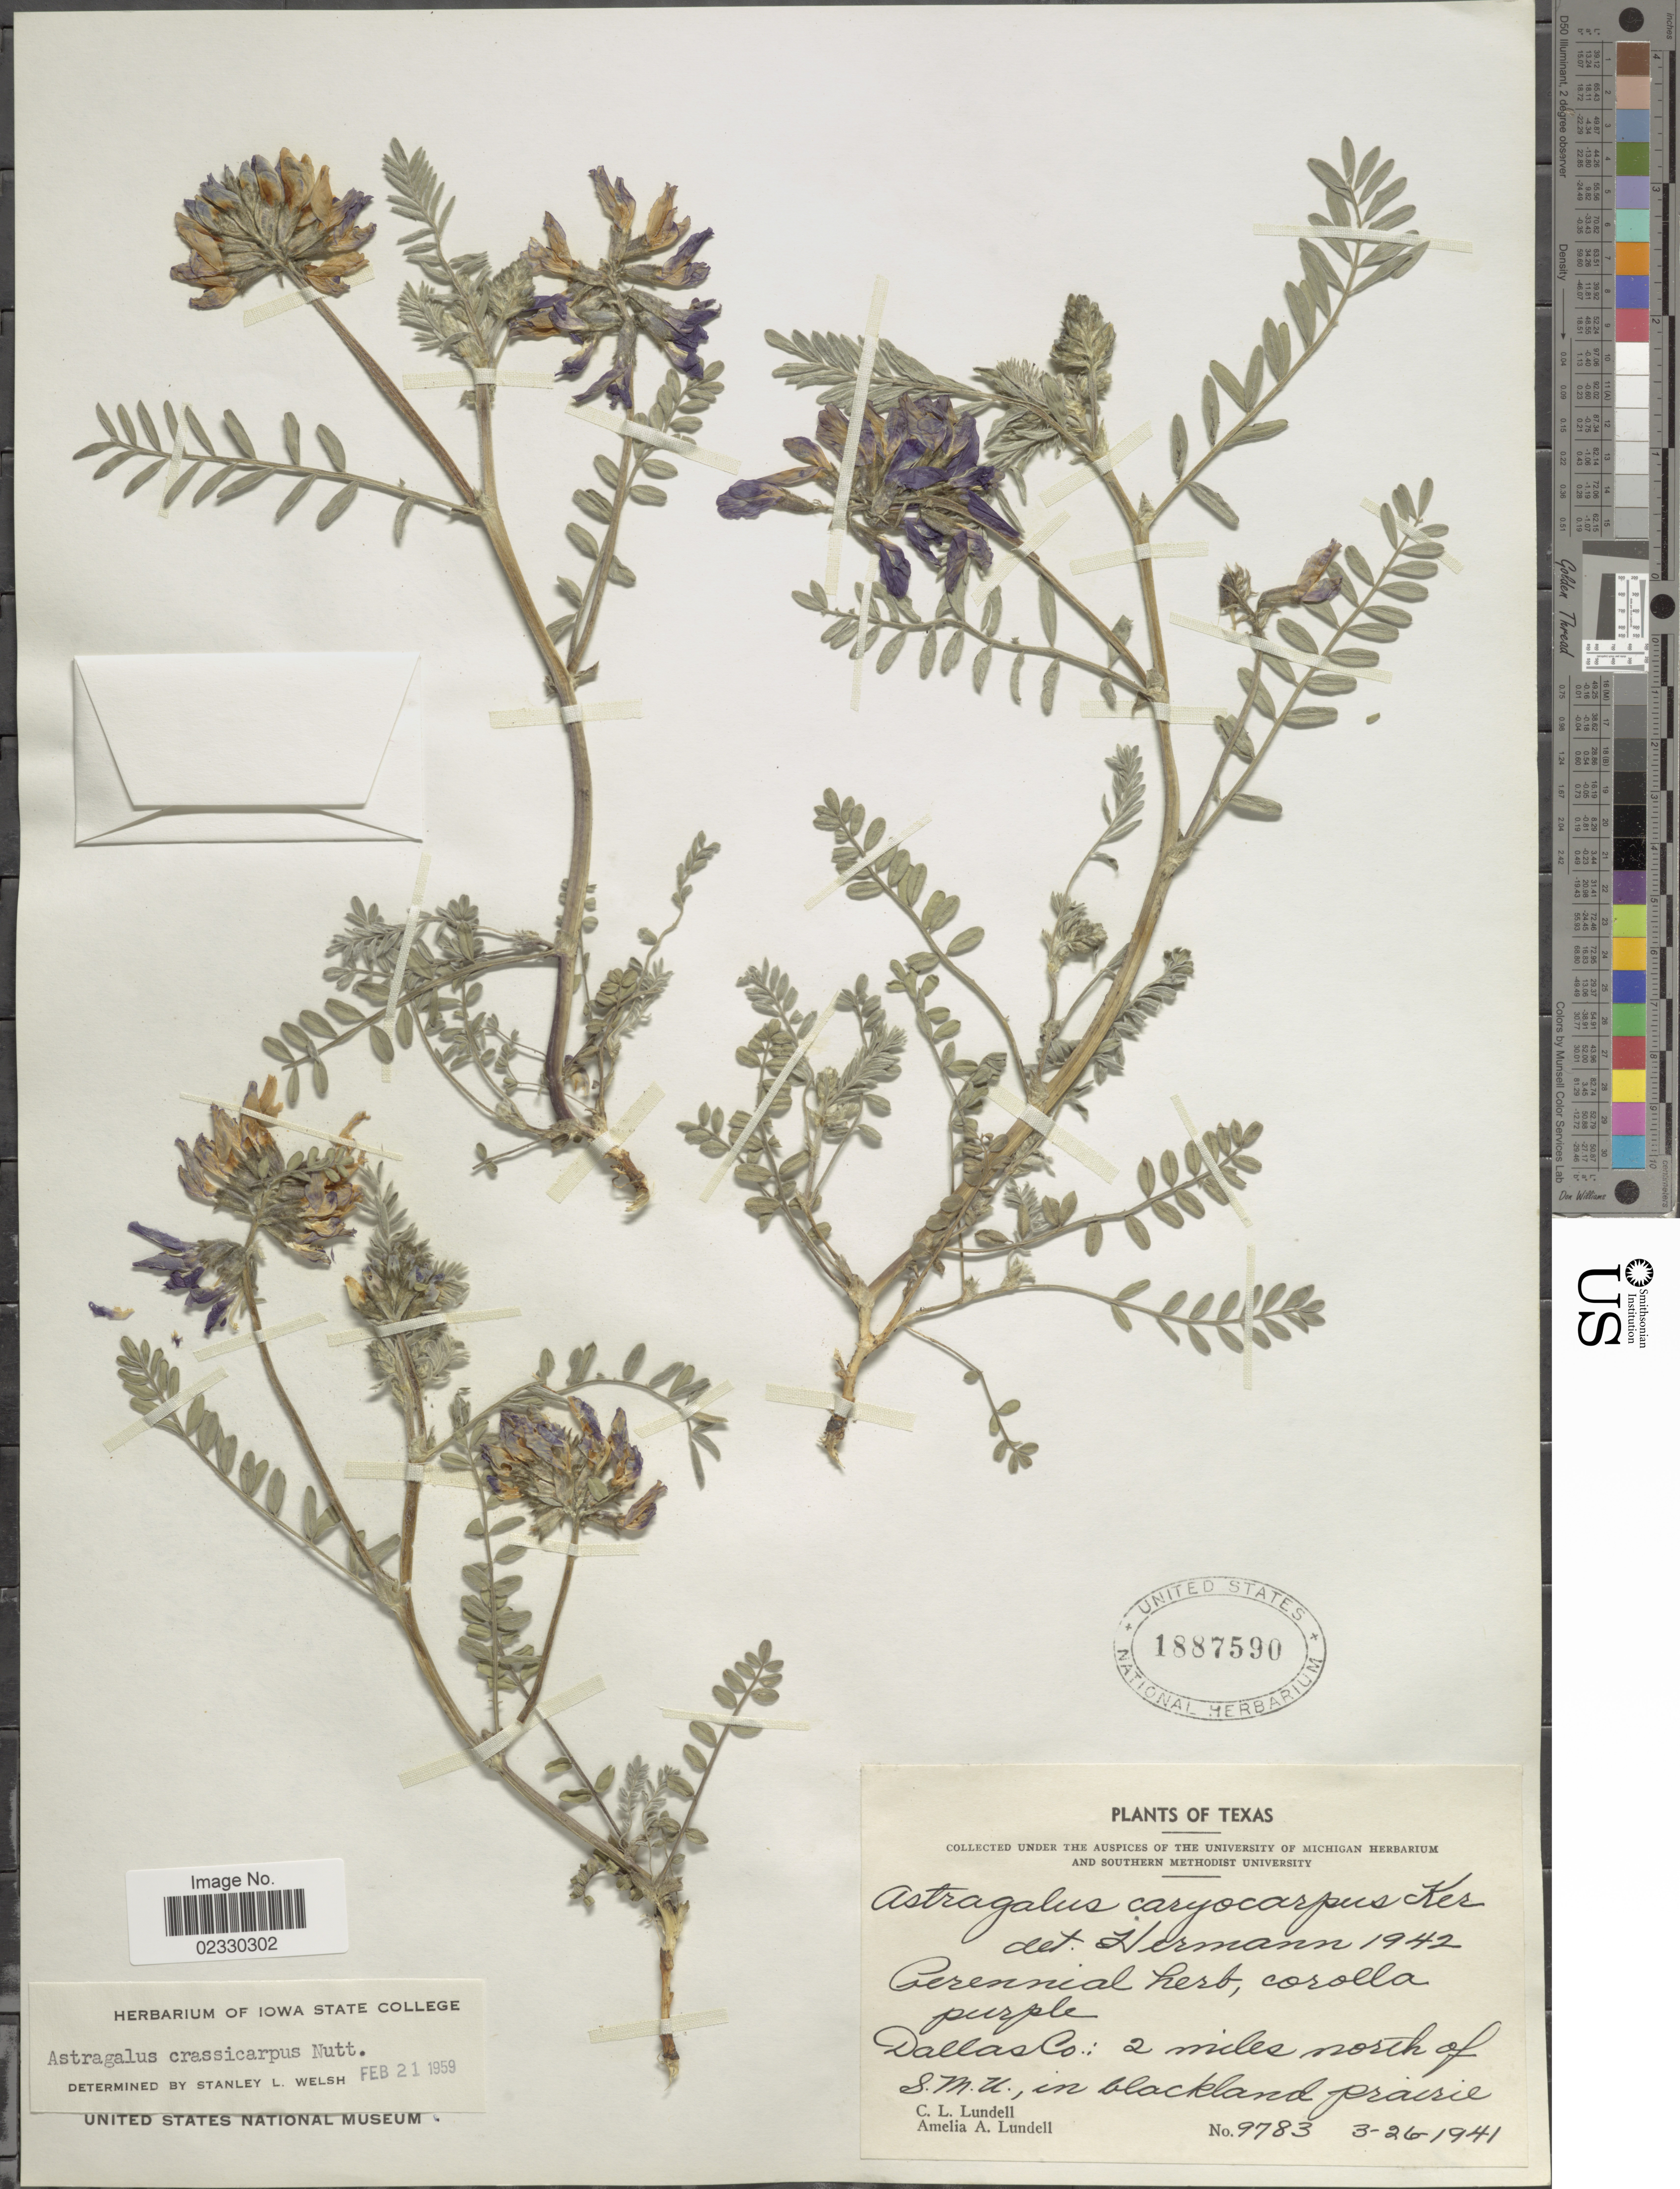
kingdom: Plantae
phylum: Tracheophyta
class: Magnoliopsida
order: Fabales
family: Fabaceae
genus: Astragalus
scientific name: Astragalus crassicarpus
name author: Nutt.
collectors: C. L. Lundell & A. A. Lundell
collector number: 9783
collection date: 1941-03-26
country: United States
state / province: Texas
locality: Dallas Co.: 2 miles north of S.M.U., in blackland prairie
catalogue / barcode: US 1887590